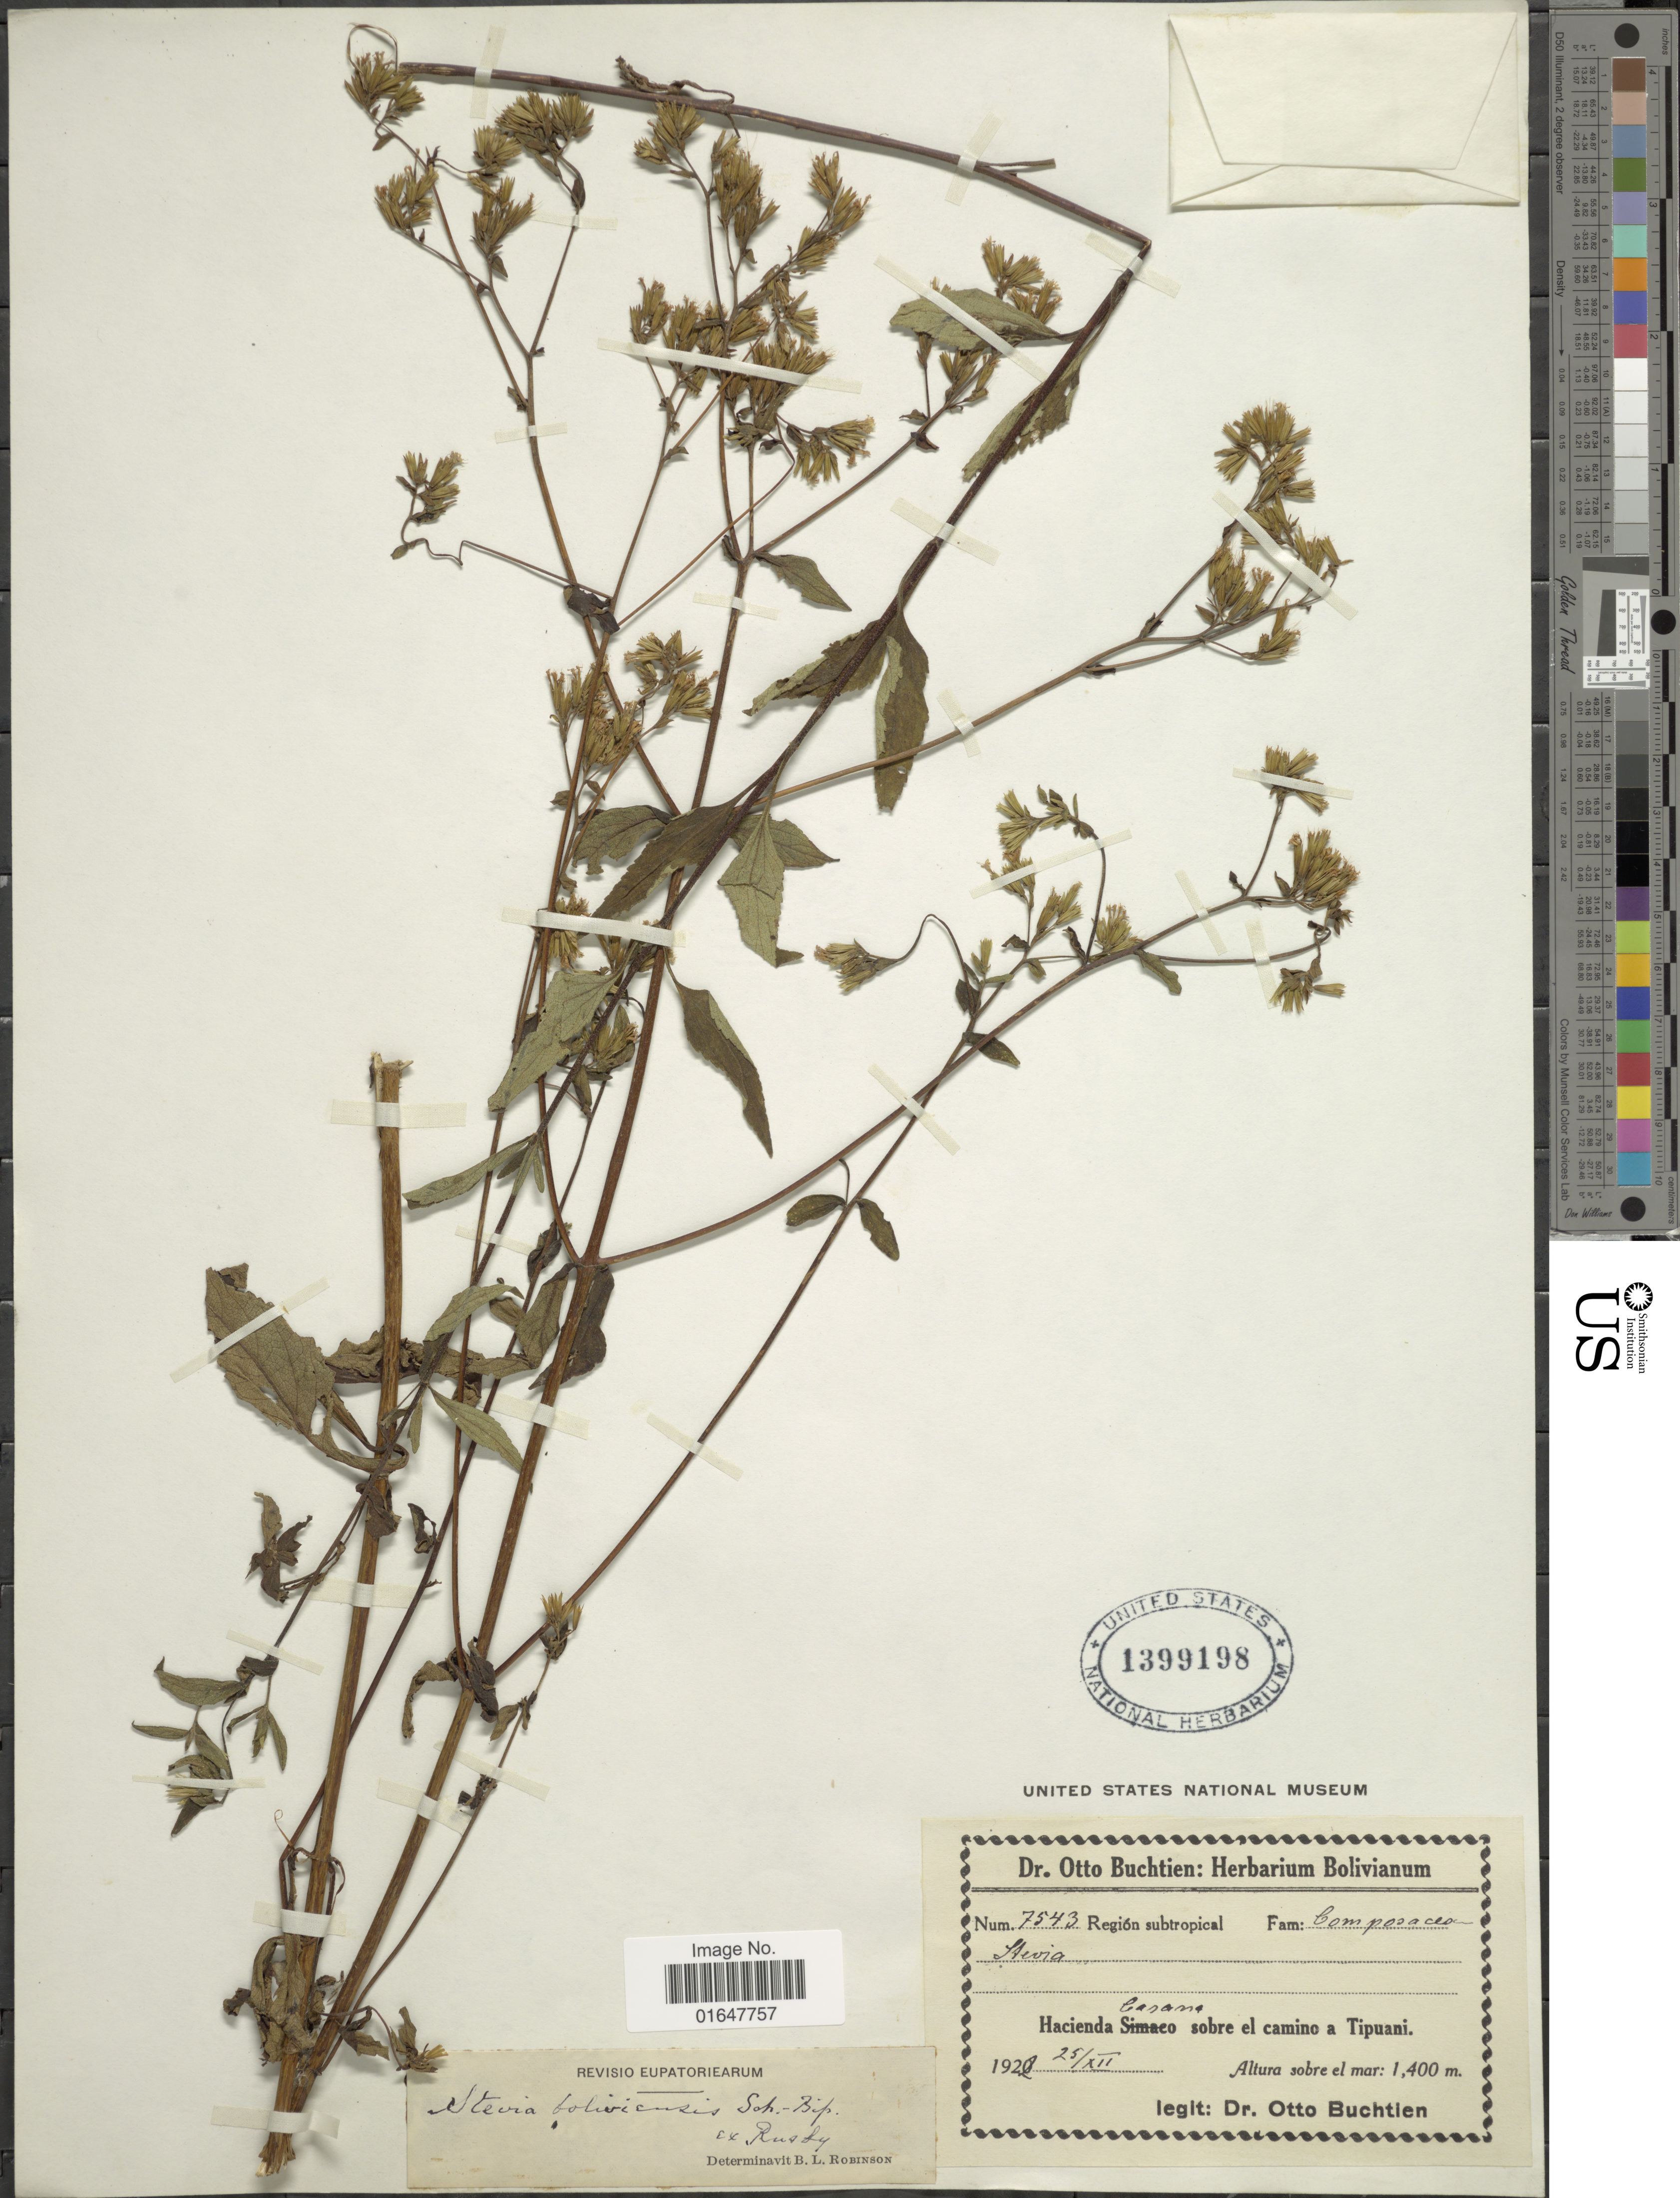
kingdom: Plantae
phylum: Tracheophyta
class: Magnoliopsida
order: Asterales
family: Asteraceae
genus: Stevia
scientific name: Stevia boliviensis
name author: Sch. Bip. ex Rusby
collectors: O. Buchtien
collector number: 7543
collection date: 1922-12-25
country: Bolivia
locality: Hacienda Casana sobre el camino a Tipuani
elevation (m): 1400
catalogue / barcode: US 1399198